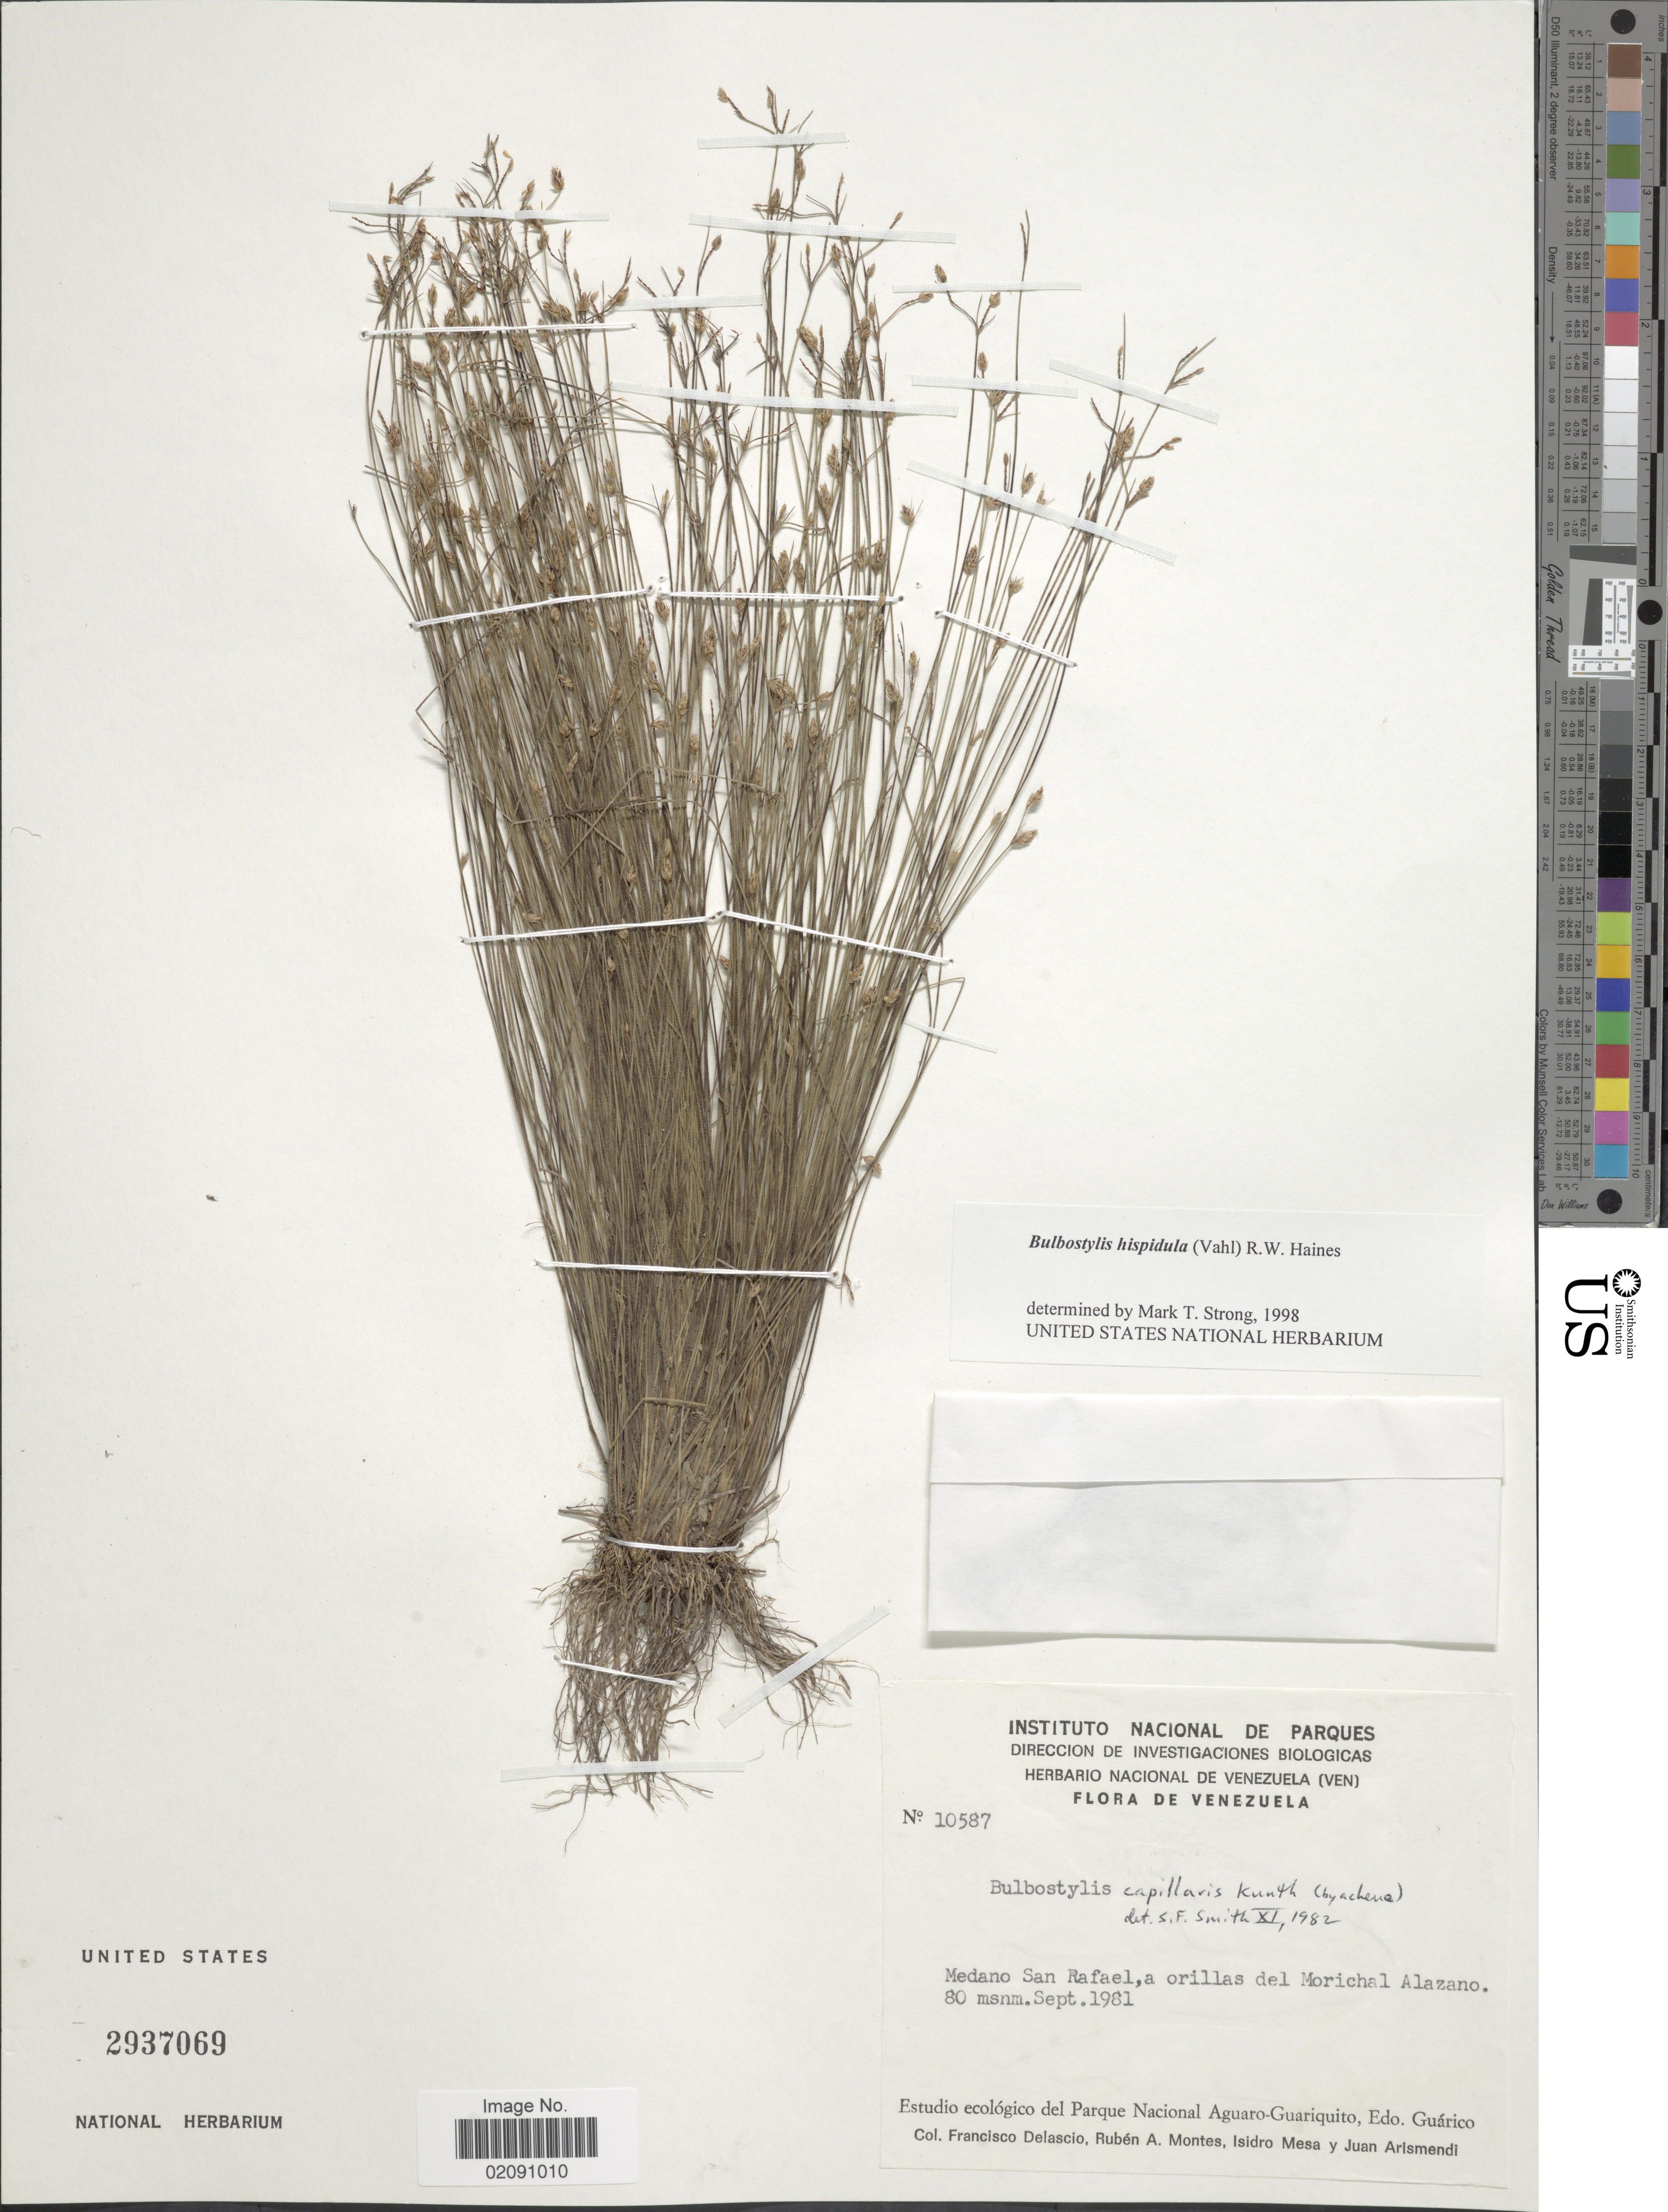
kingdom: Plantae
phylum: Tracheophyta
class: Liliopsida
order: Poales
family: Cyperaceae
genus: Bulbostylis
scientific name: Bulbostylis hispidula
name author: (Vahl) R.W. Haines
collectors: F. Delascio, R. Montes, I. Mesa & J. Arismendi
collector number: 10587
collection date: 1981-09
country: Venezuela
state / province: Guárico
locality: Medano San Rafael, a orillas del Morichal Alazano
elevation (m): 80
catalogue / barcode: US 2937069